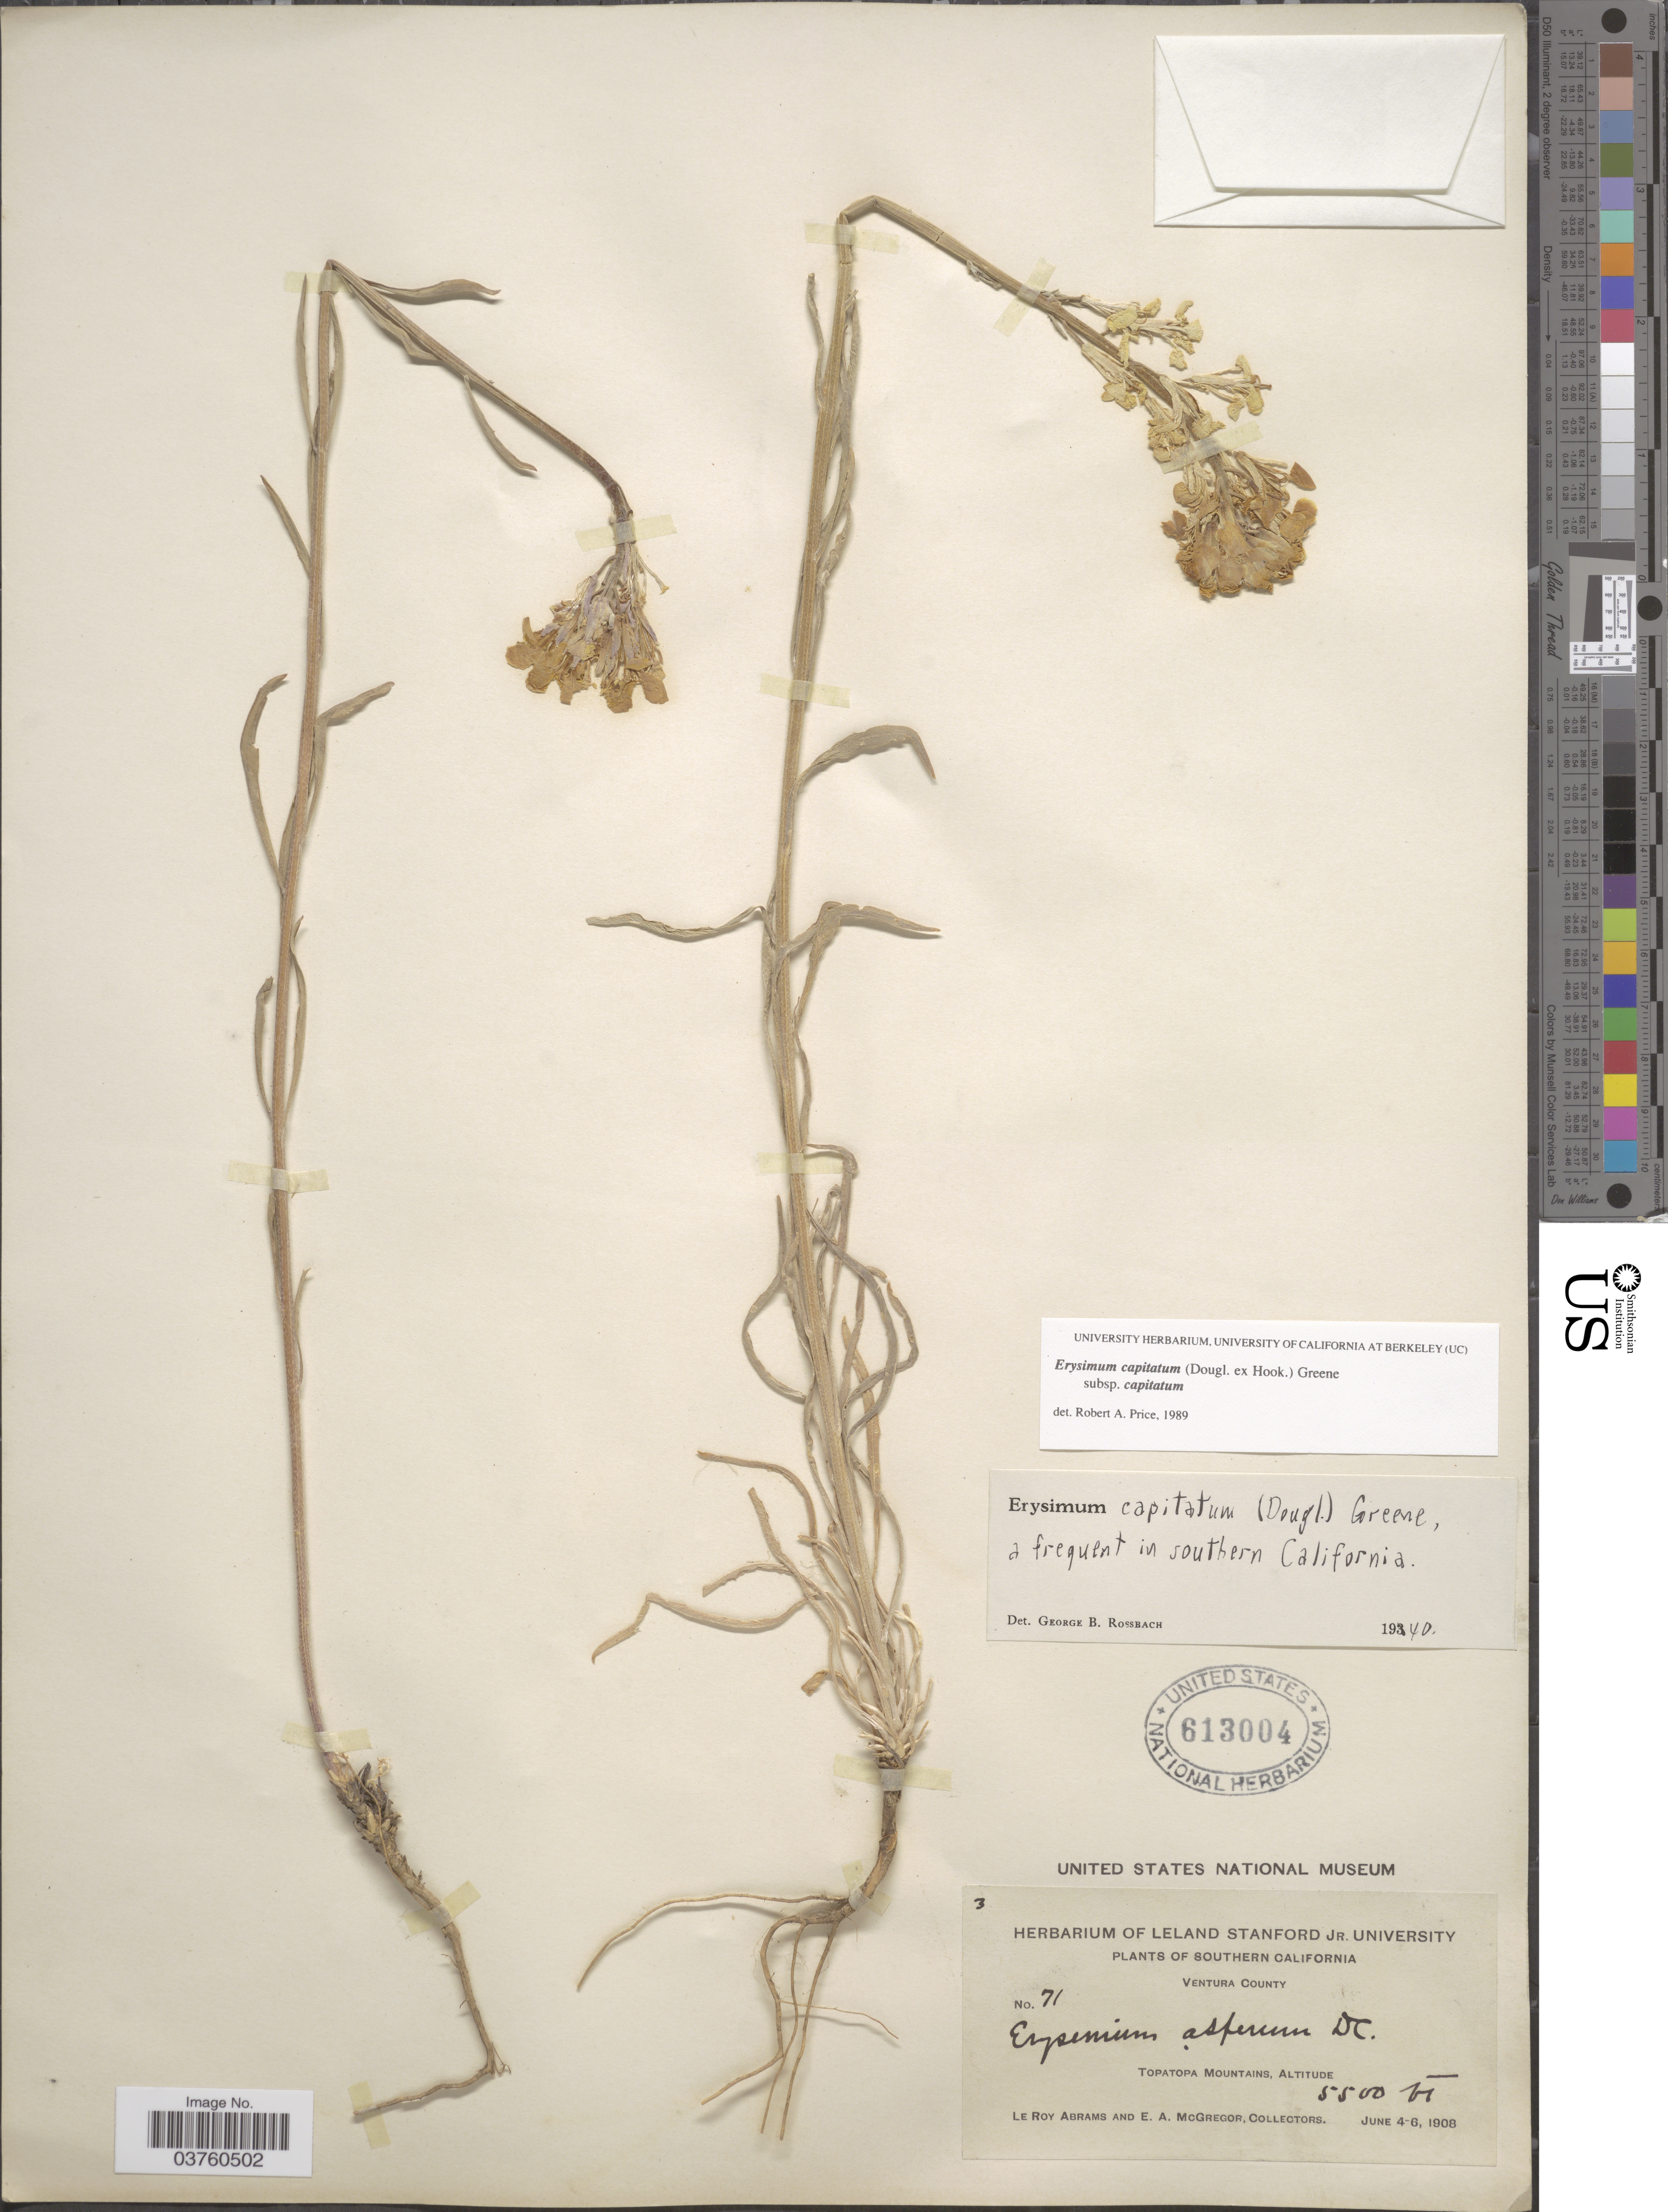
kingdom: Plantae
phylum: Tracheophyta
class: Magnoliopsida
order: Brassicales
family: Brassicaceae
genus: Erysimum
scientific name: Erysimum capitatum subsp. capitatum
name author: (Douglas ex Hook.) Greene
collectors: L. Abrams & E. A. McGregor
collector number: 71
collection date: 1908-06-04/1908-06-06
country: United States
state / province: California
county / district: Ventura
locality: Southern California. Ventura County. Topatopa Mountains.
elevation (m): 1676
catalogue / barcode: US 613004